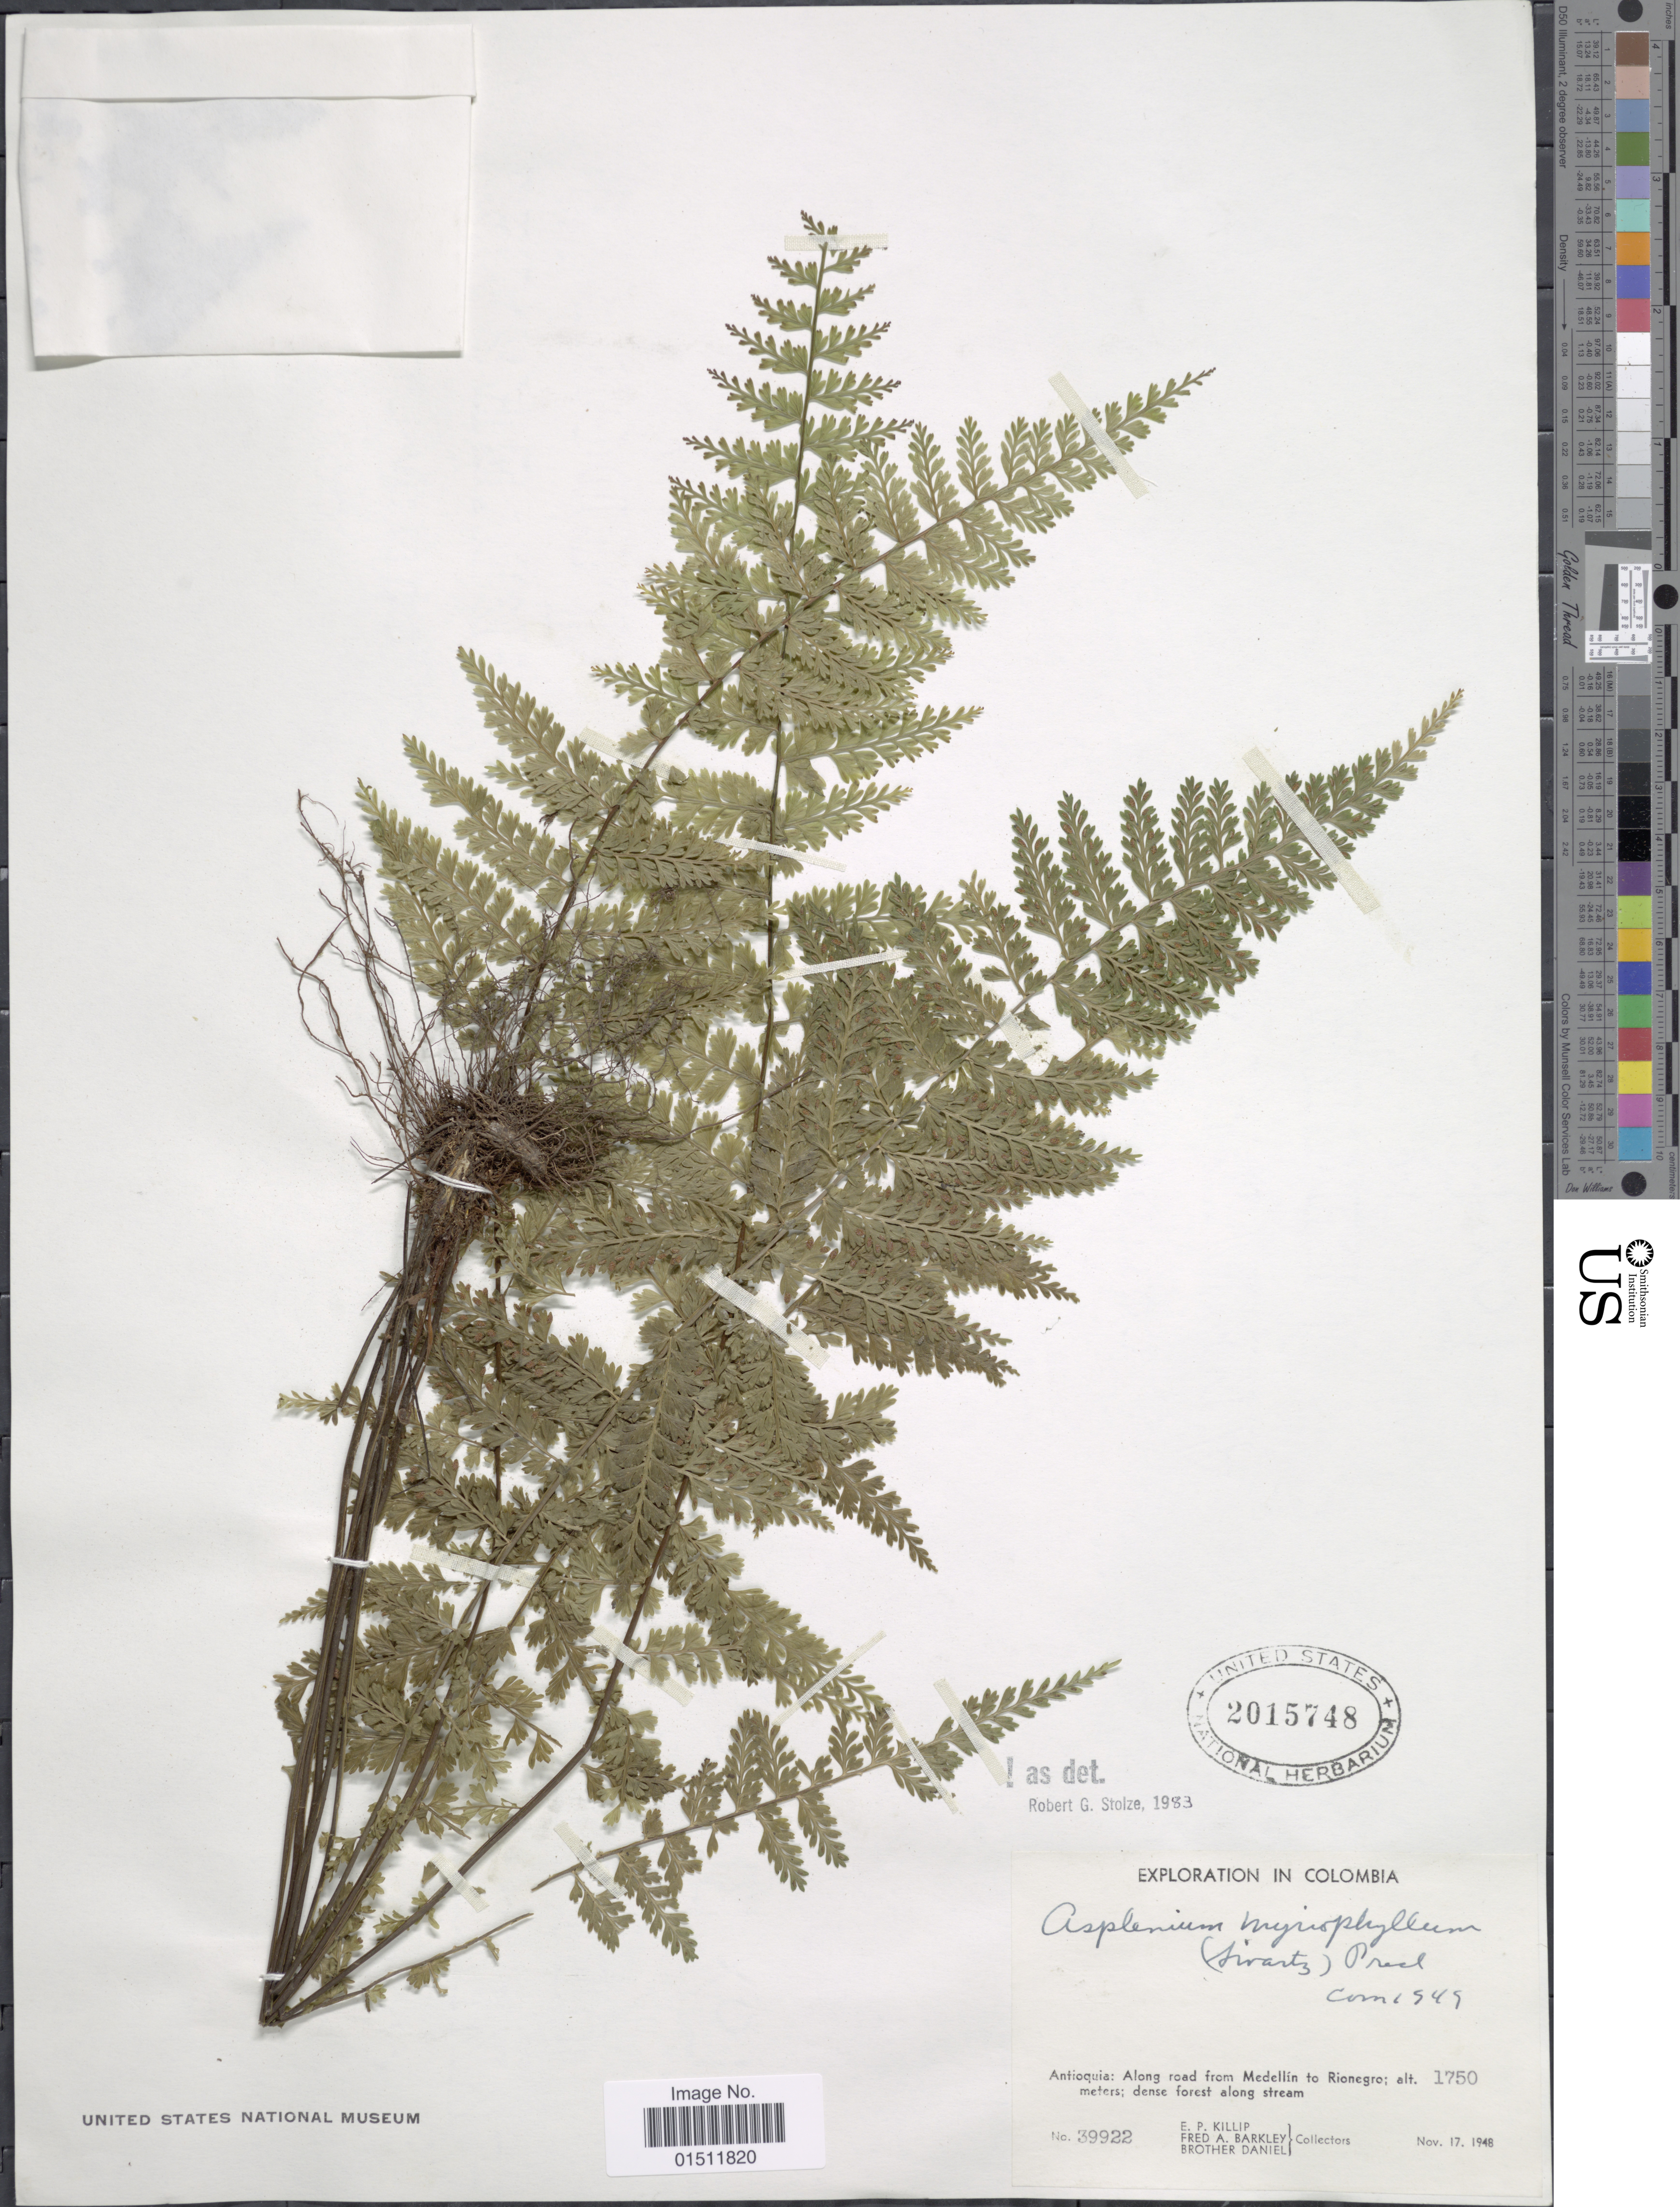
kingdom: Plantae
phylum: Tracheophyta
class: Polypodiopsida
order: Polypodiales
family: Aspleniaceae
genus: Asplenium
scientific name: Asplenium myriophyllum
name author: (Sw.) C. Presl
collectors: E. P. Killip, F. A. Barkley & Bro. Daniel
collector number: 39922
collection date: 1948-11-17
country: Colombia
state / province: Antioquia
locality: Along road from Medellin to Rionegro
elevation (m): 1750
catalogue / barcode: US 2015748